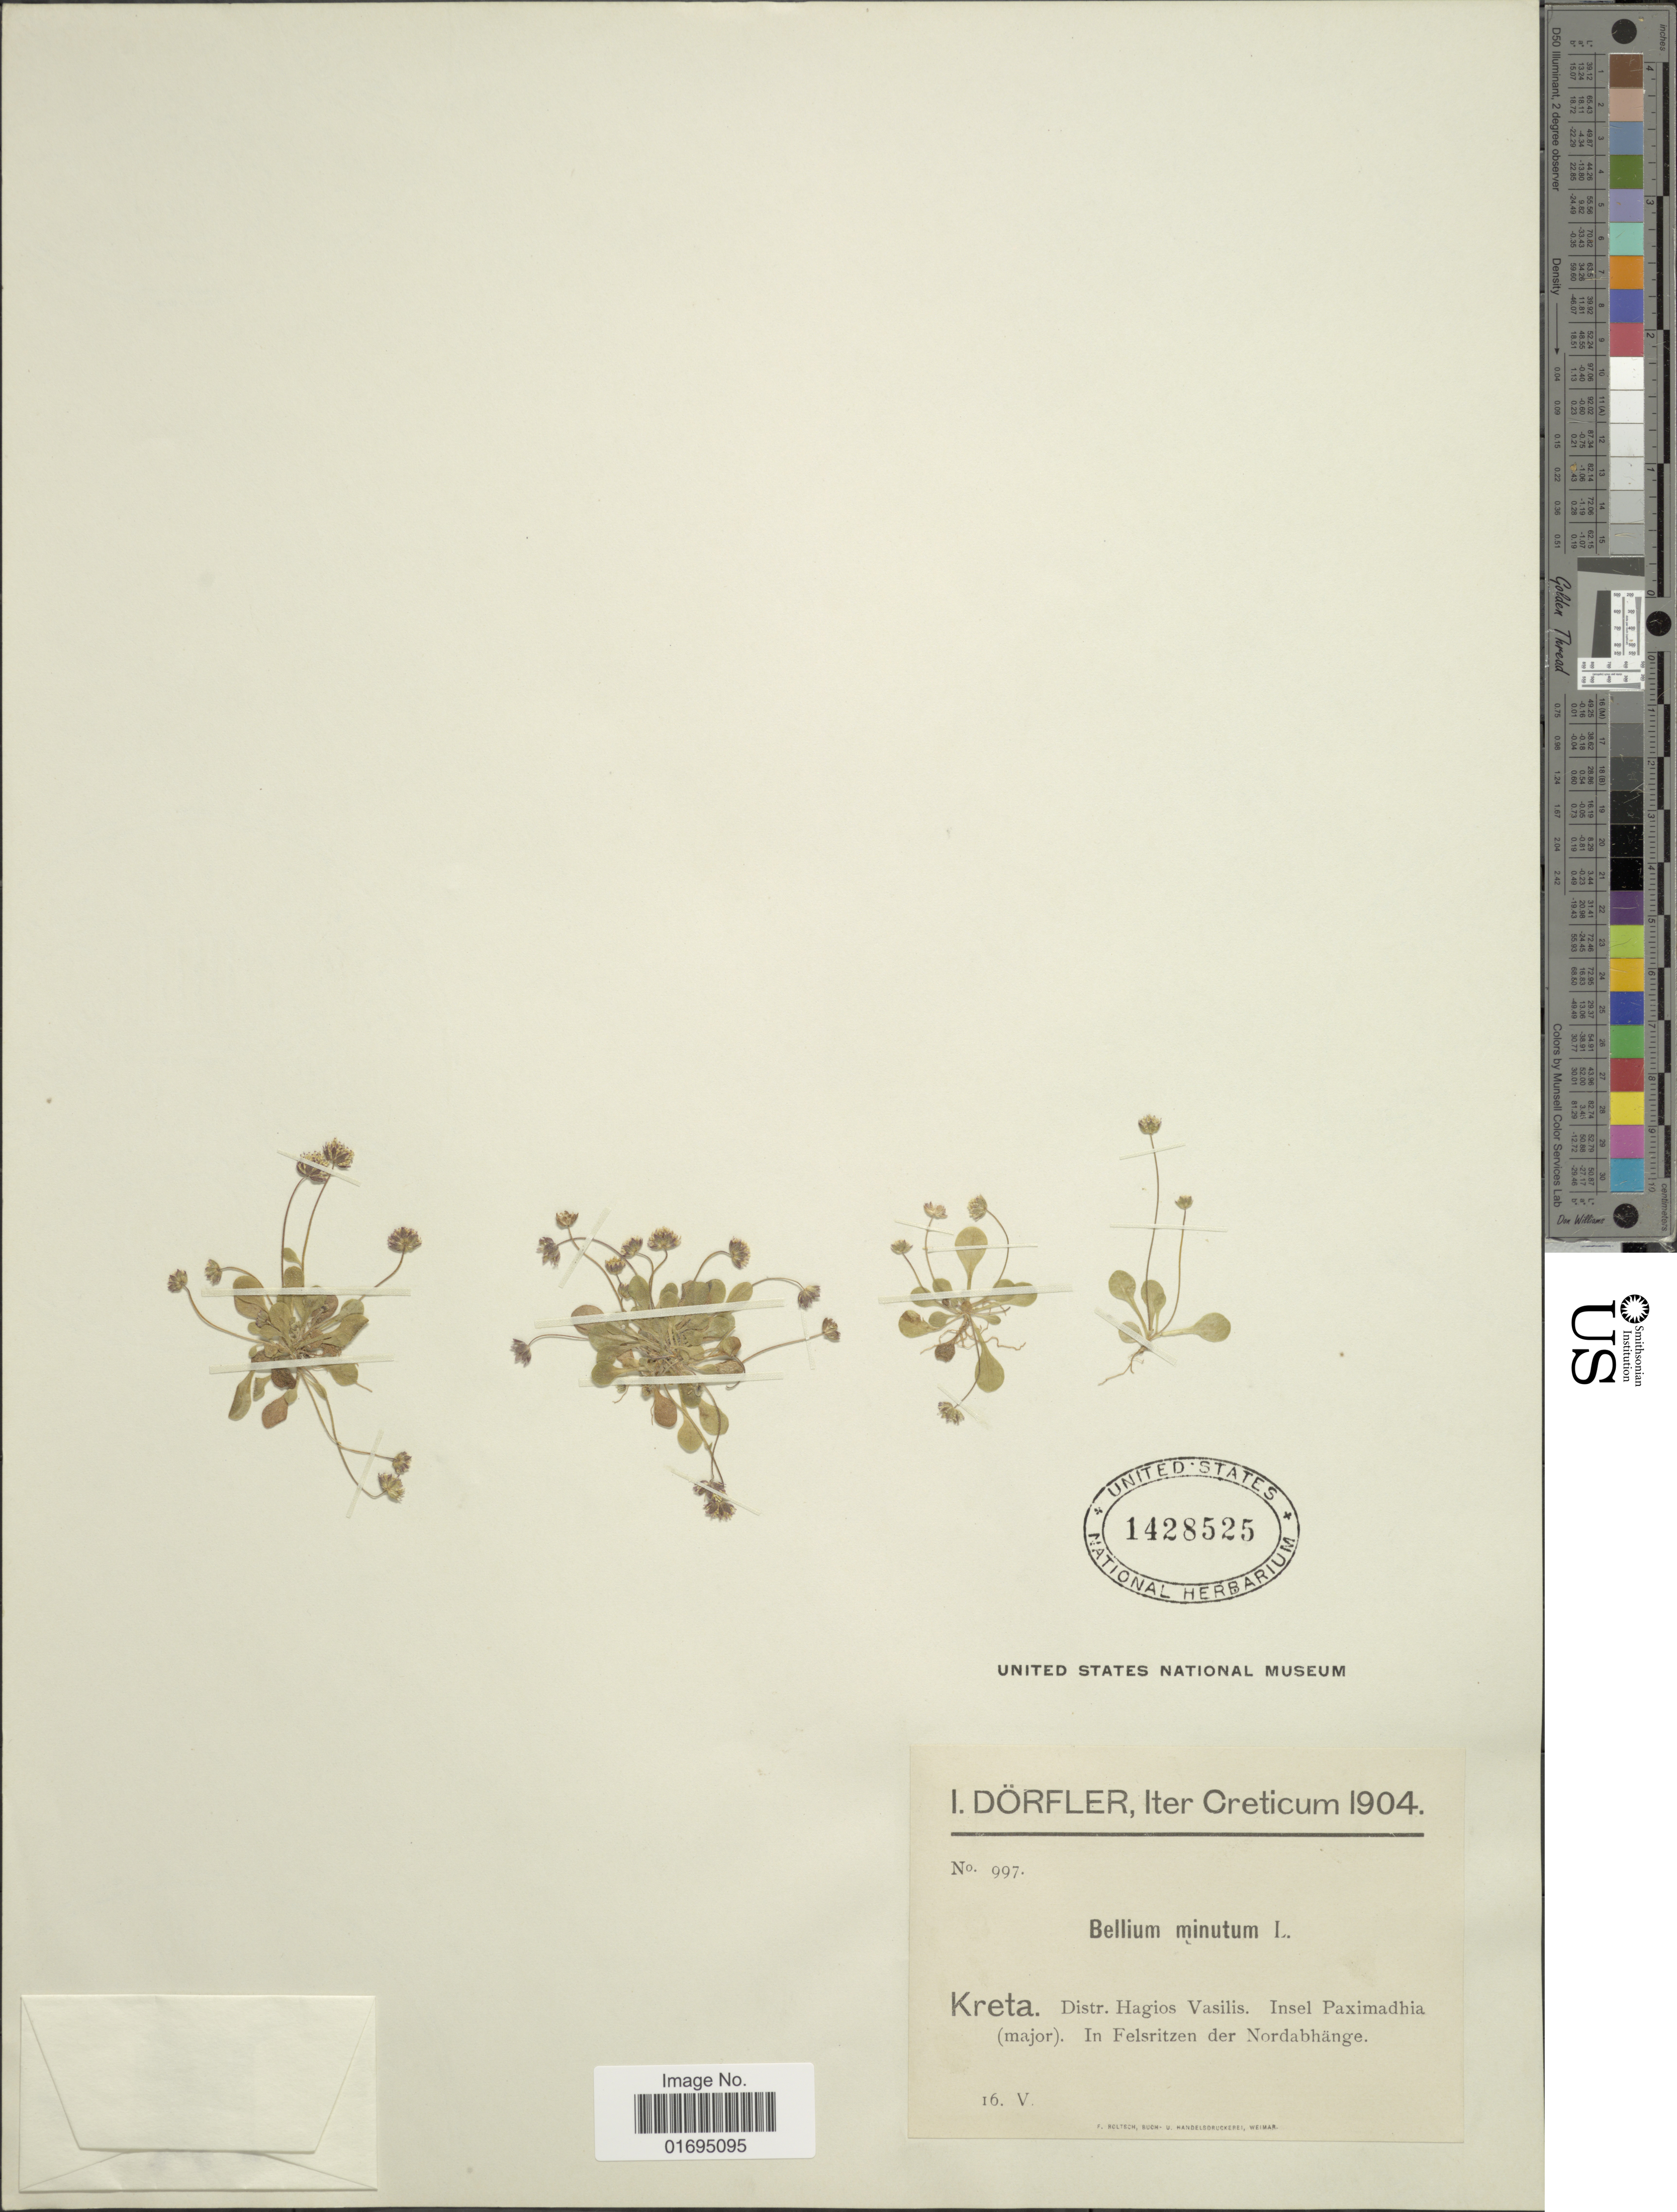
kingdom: Plantae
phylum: Tracheophyta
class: Magnoliopsida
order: Asterales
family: Asteraceae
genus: Bellium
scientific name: Bellium minutum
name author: (L.) L.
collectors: I. Dörfler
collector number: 997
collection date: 1904-05-16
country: Greece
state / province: Crete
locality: Kreta, Distr. Hagios Vasilis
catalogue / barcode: US 1428525